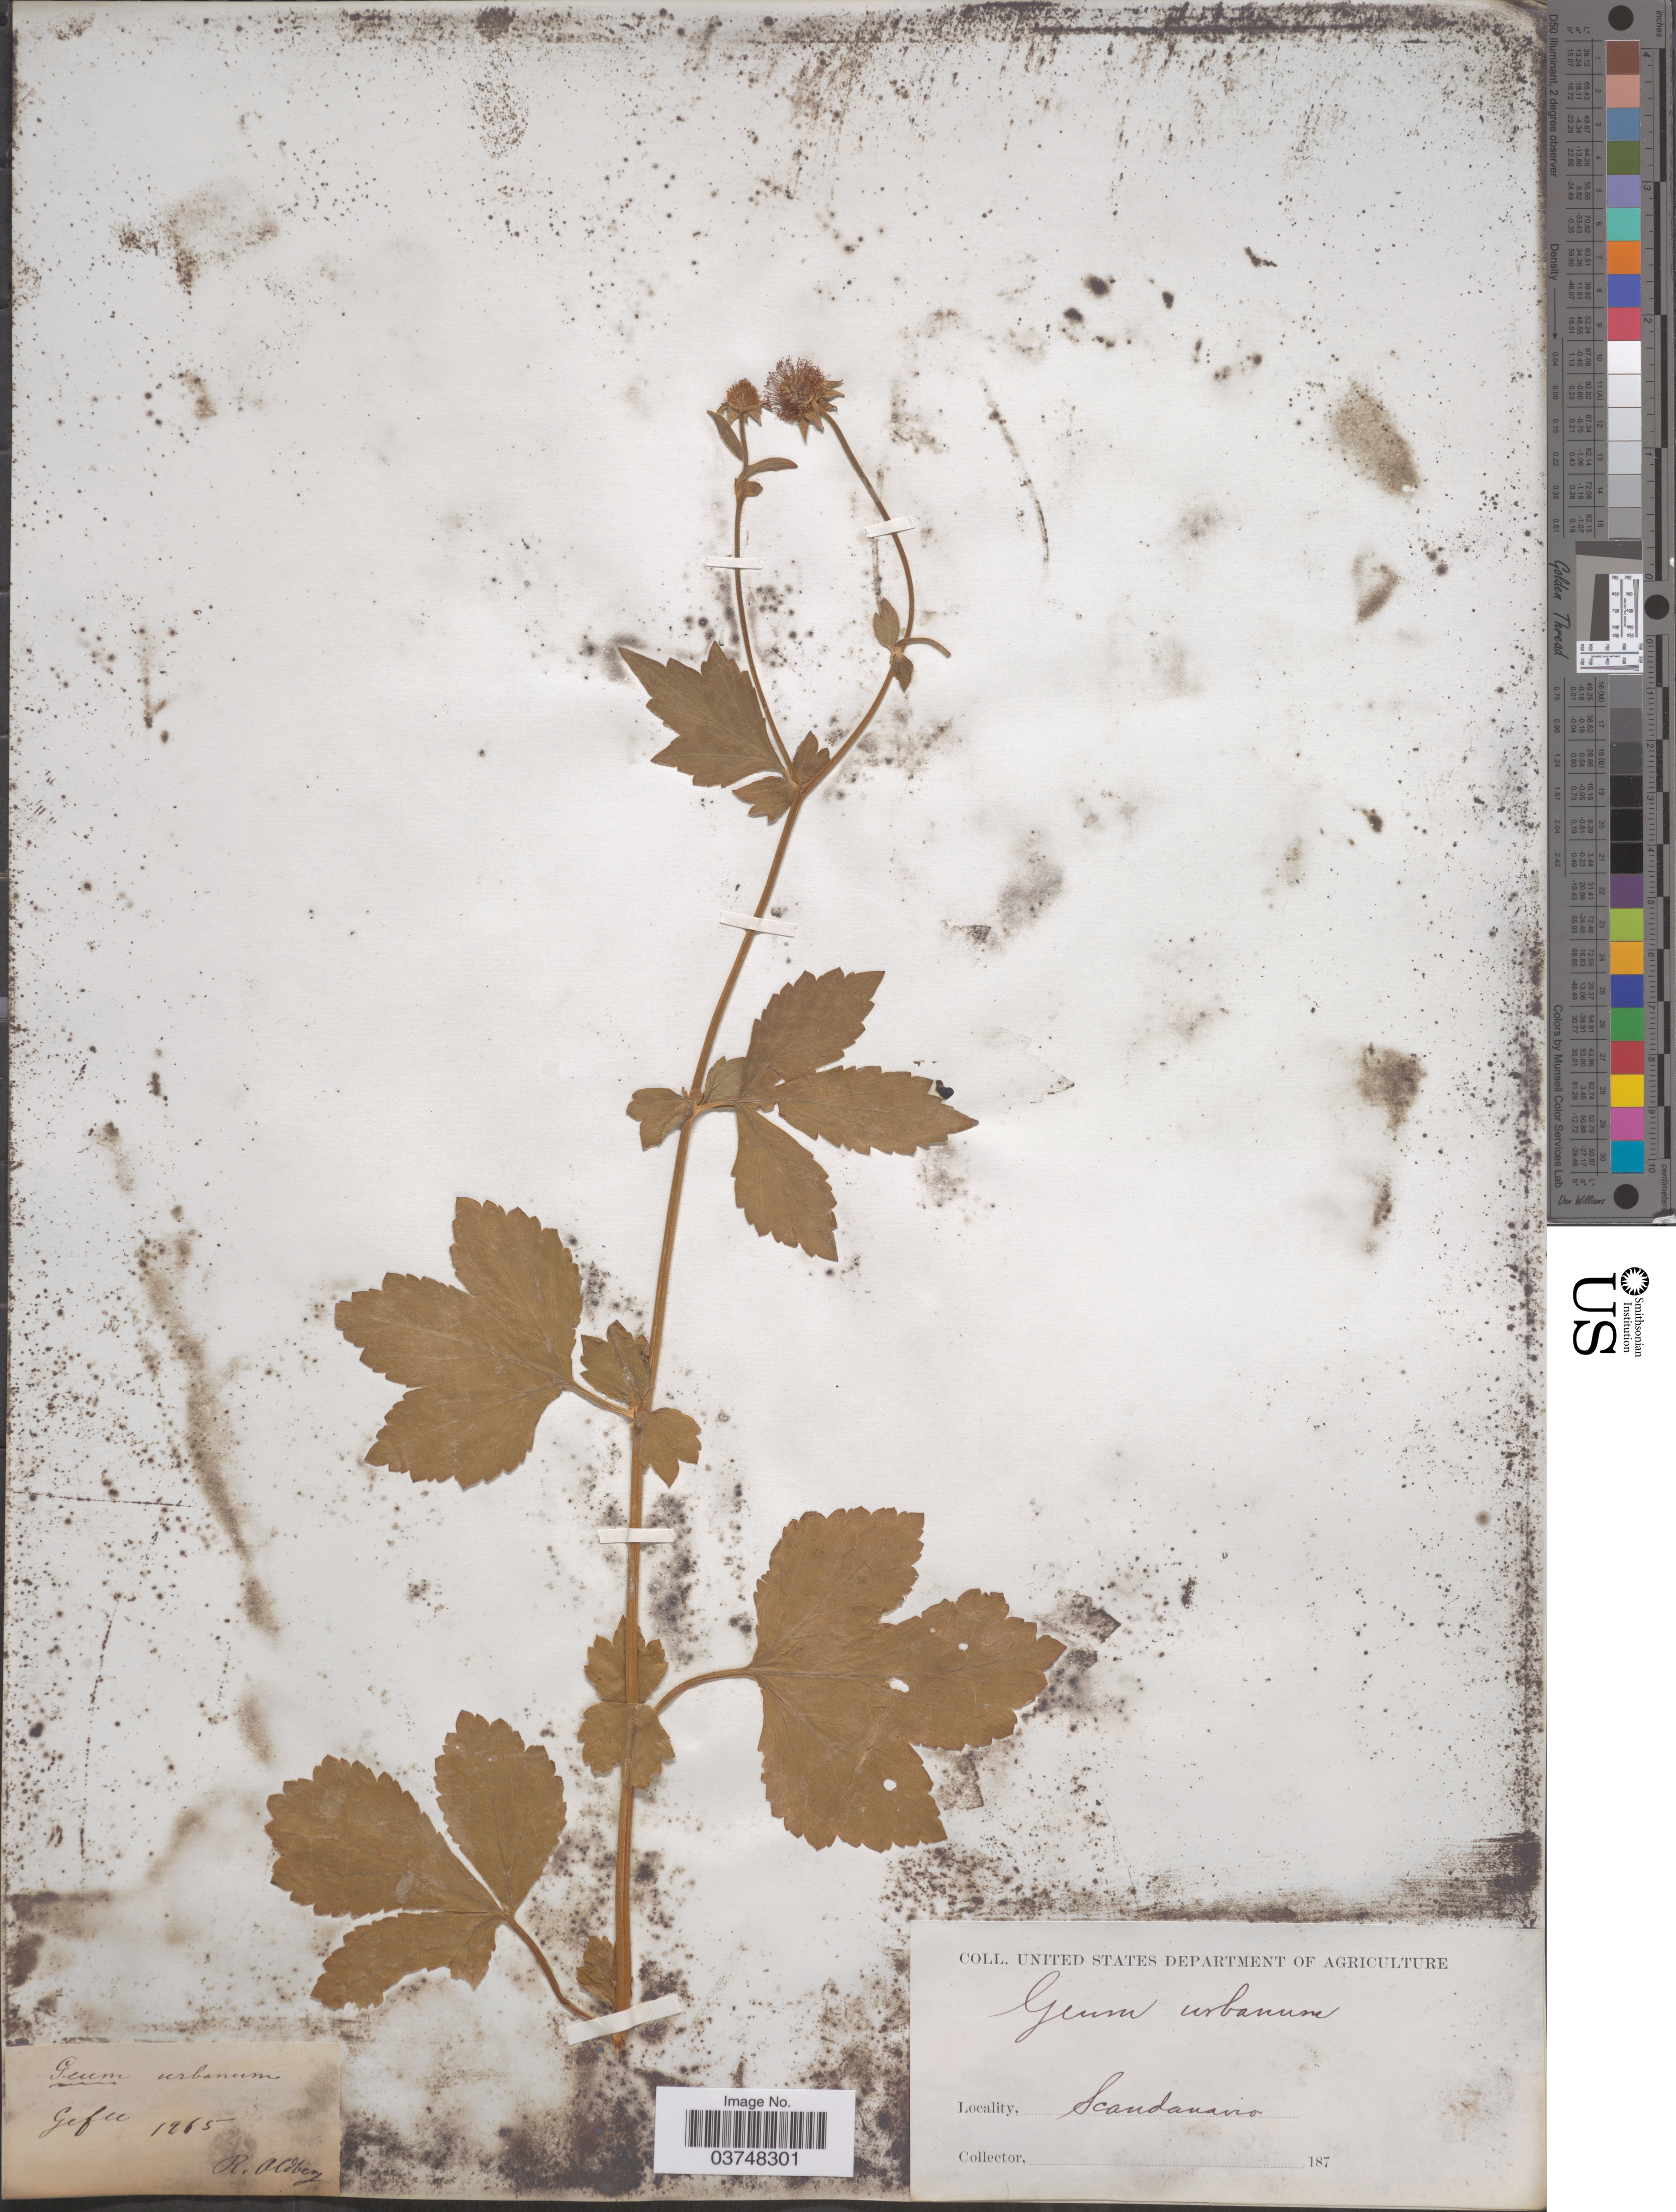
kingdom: Plantae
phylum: Tracheophyta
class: Magnoliopsida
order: Rosales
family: Rosaceae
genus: Geum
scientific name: Geum urbanum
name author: L.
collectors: R. Oldberg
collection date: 1865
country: Sweden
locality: Gefle. Scandinavia.